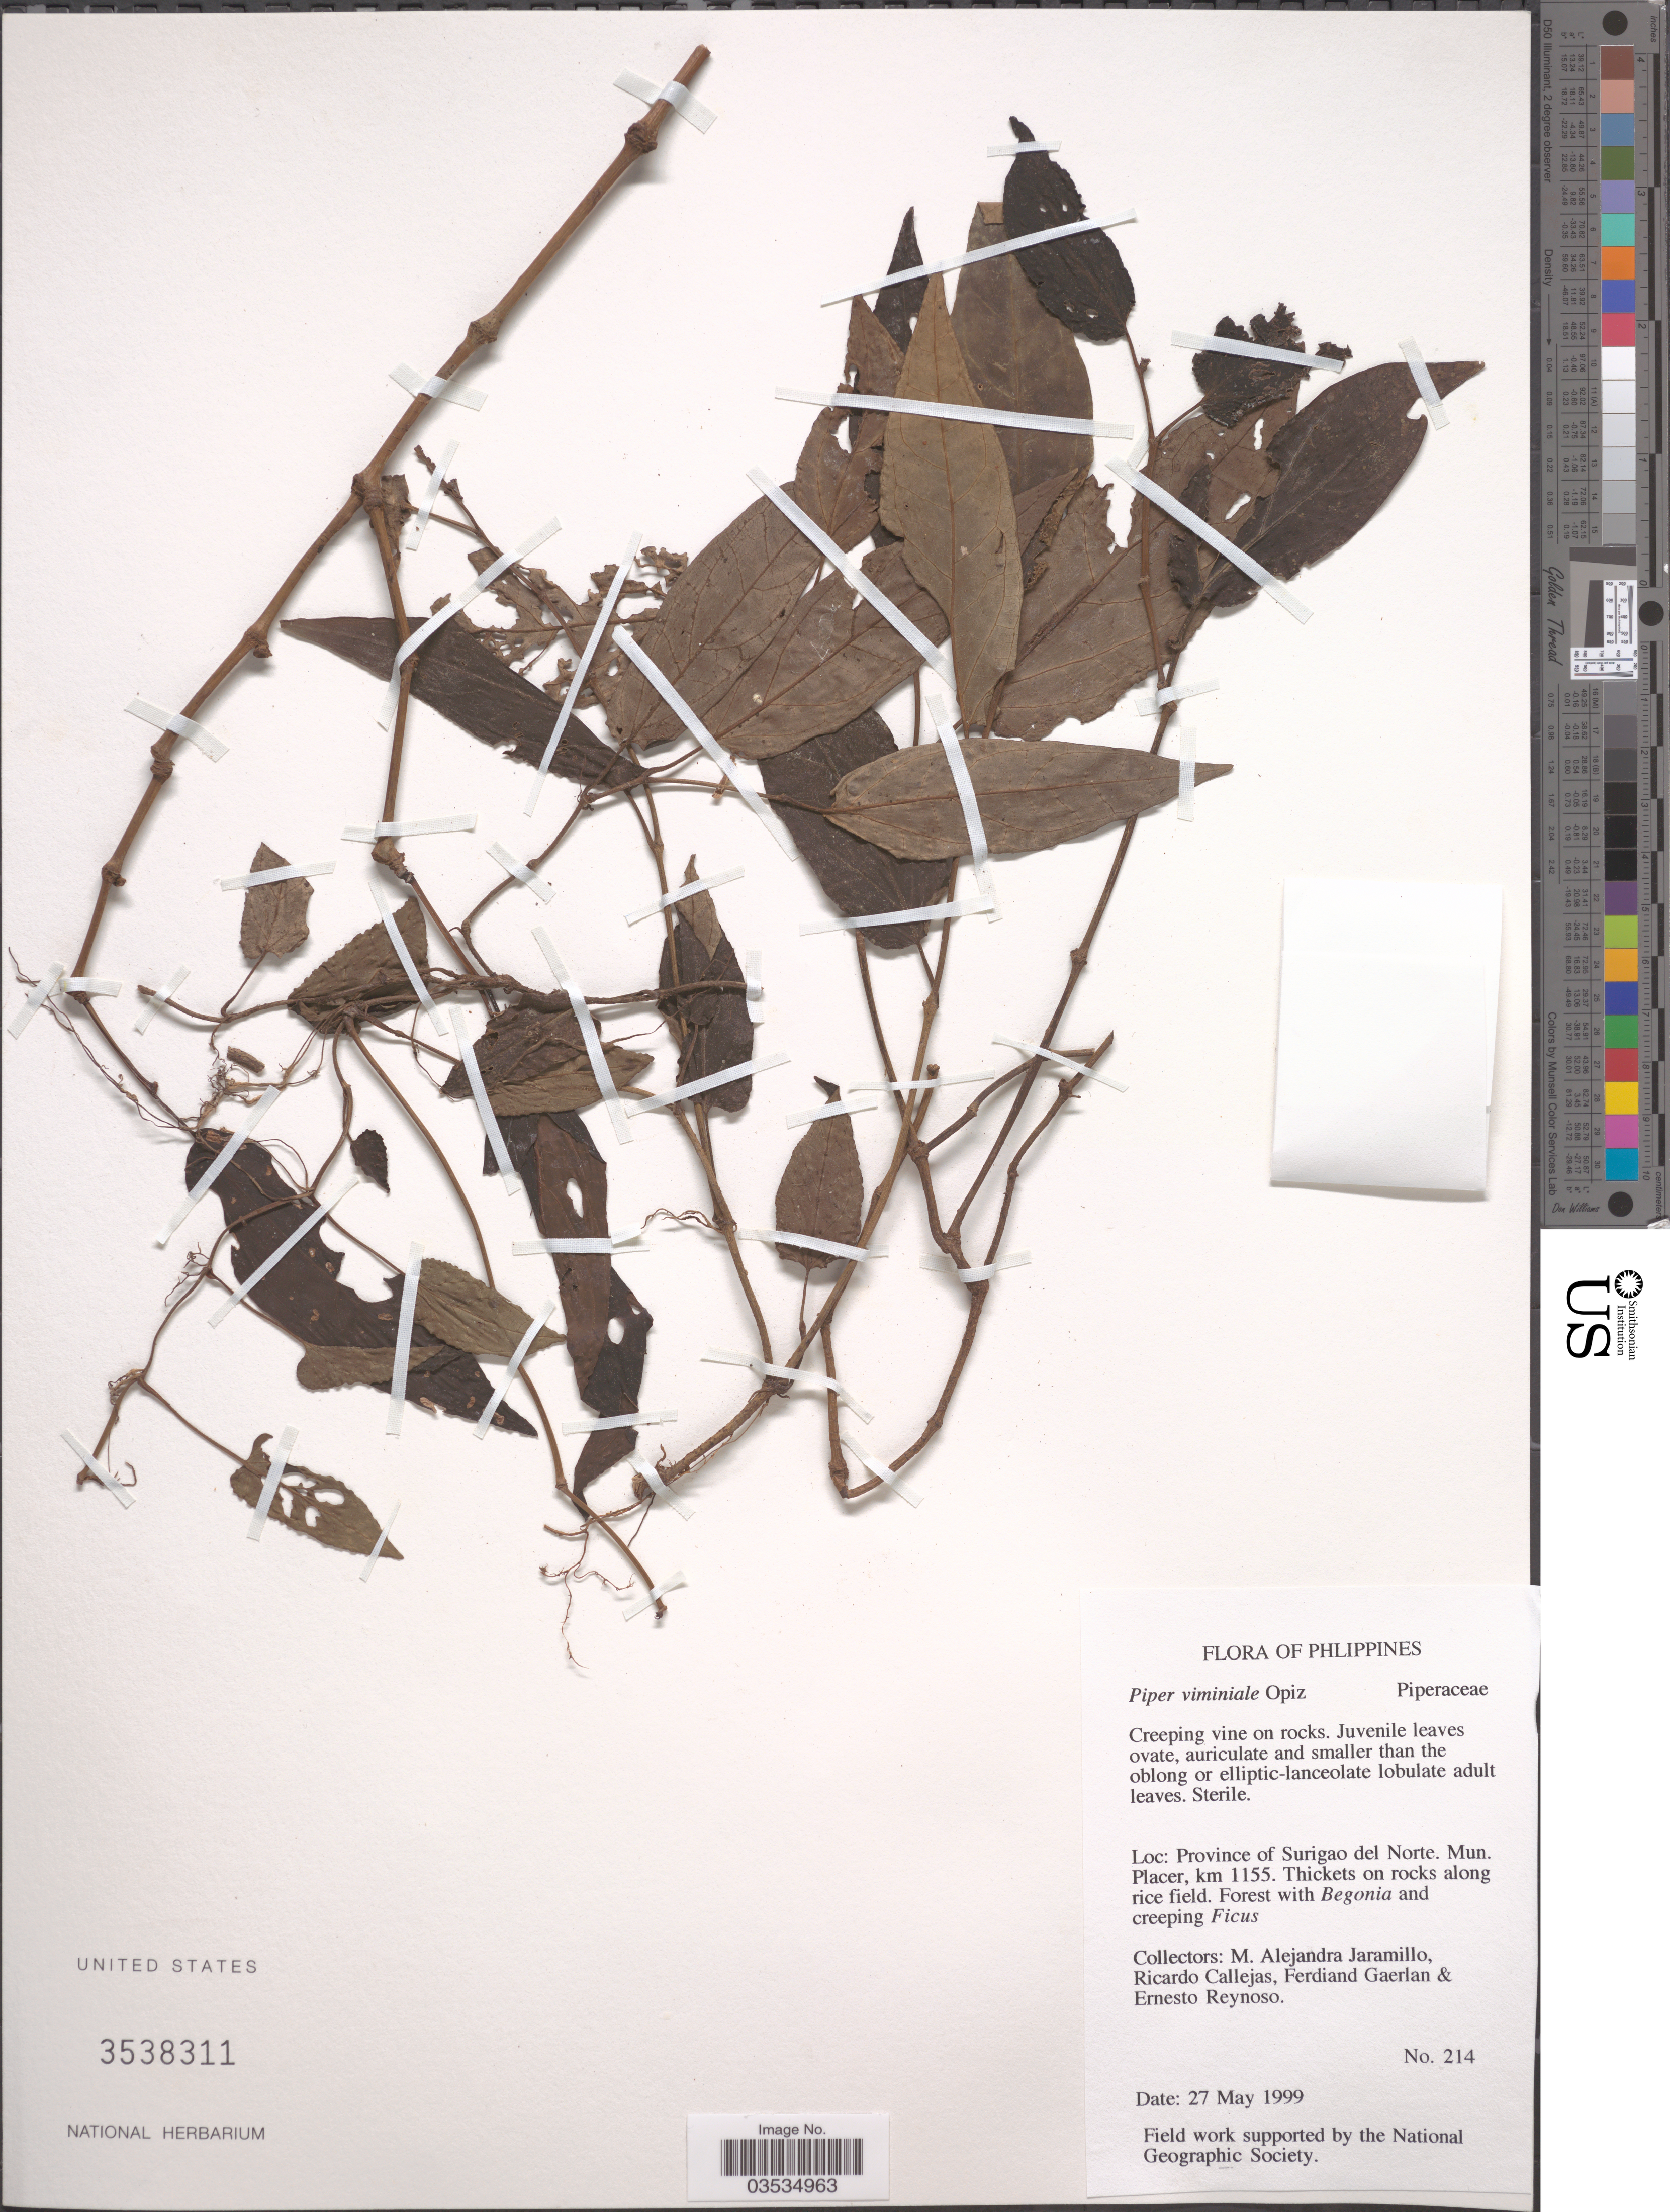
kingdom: Plantae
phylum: Tracheophyta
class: Magnoliopsida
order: Piperales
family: Piperaceae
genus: Piper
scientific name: Piper viminale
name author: Opiz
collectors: M. A. Jaramillo, R. Callejas, F. Gaerlan & E. Reynoso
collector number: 214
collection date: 1999-05-27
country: Philippines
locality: Province of Surigao del Norte. Mun. Placer, km 1155.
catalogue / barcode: US 3538311